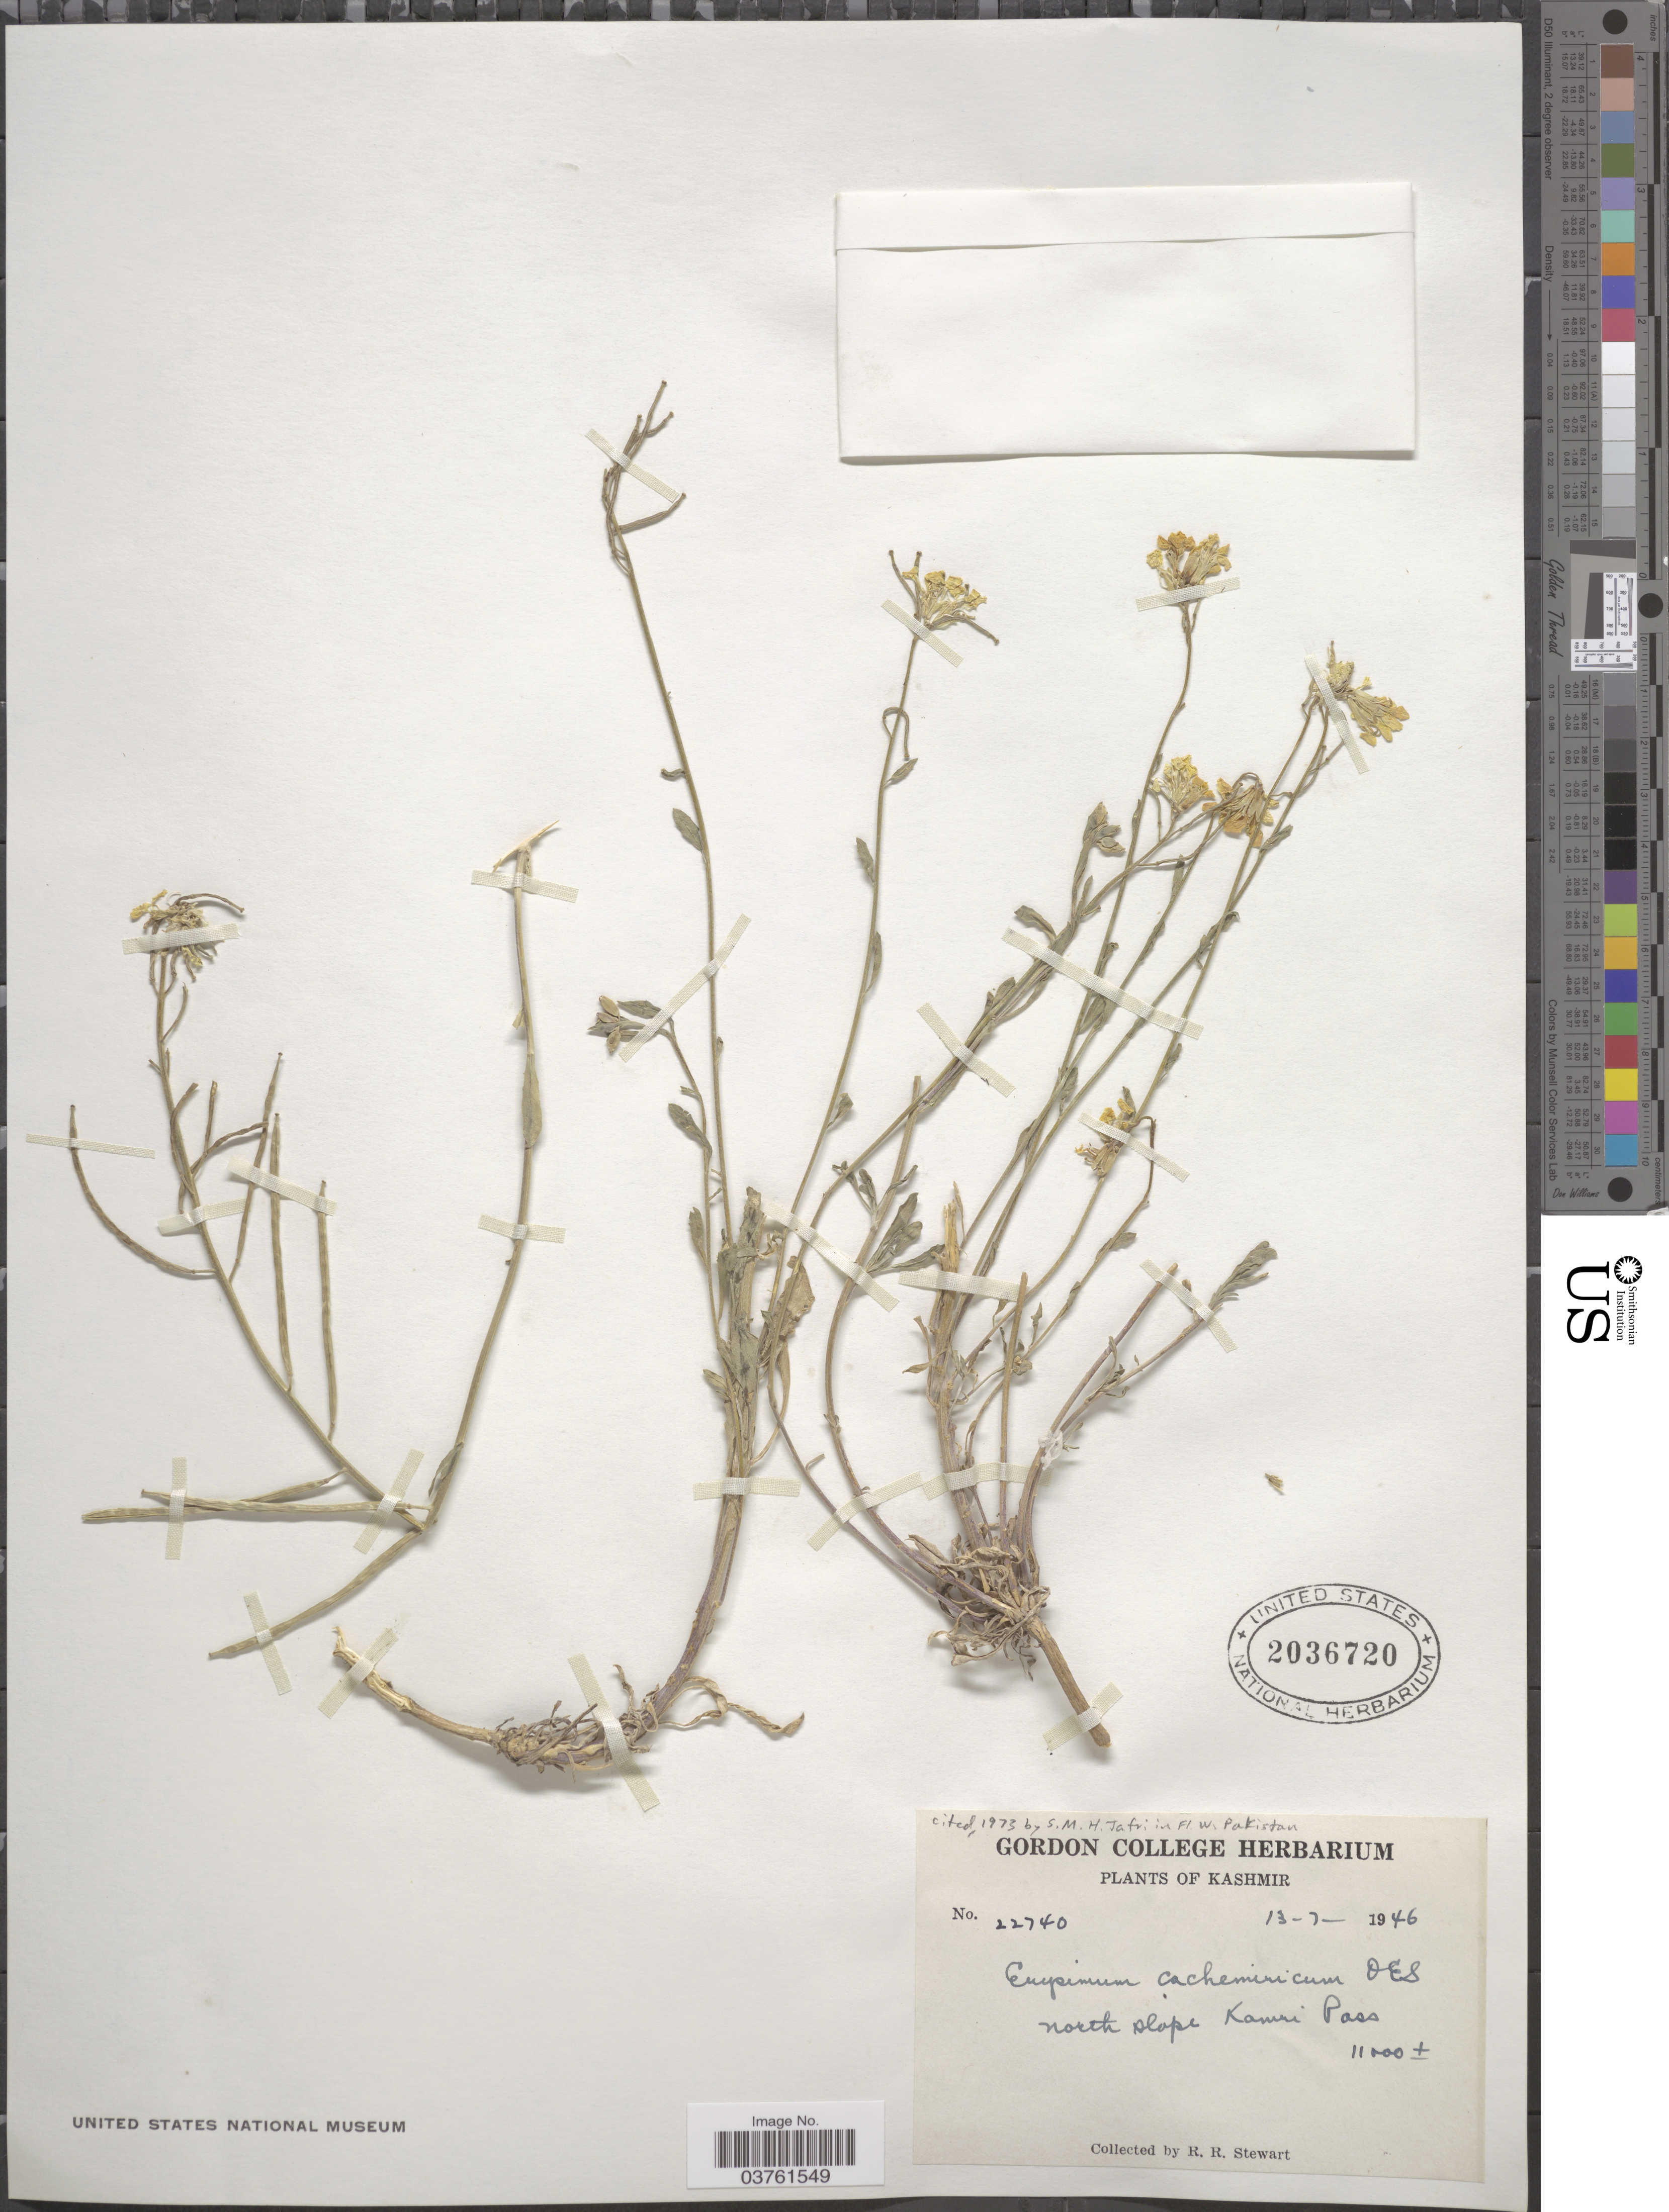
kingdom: Plantae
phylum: Tracheophyta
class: Magnoliopsida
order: Brassicales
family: Brassicaceae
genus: Erysimum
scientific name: Erysimum cachemiricum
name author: O.E. Schulz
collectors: R. Stewart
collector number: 22740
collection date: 1946-07-13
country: India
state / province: Jammu and Kashmir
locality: Kashmir. North slope. Kamri Pass.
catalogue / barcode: US 2036720